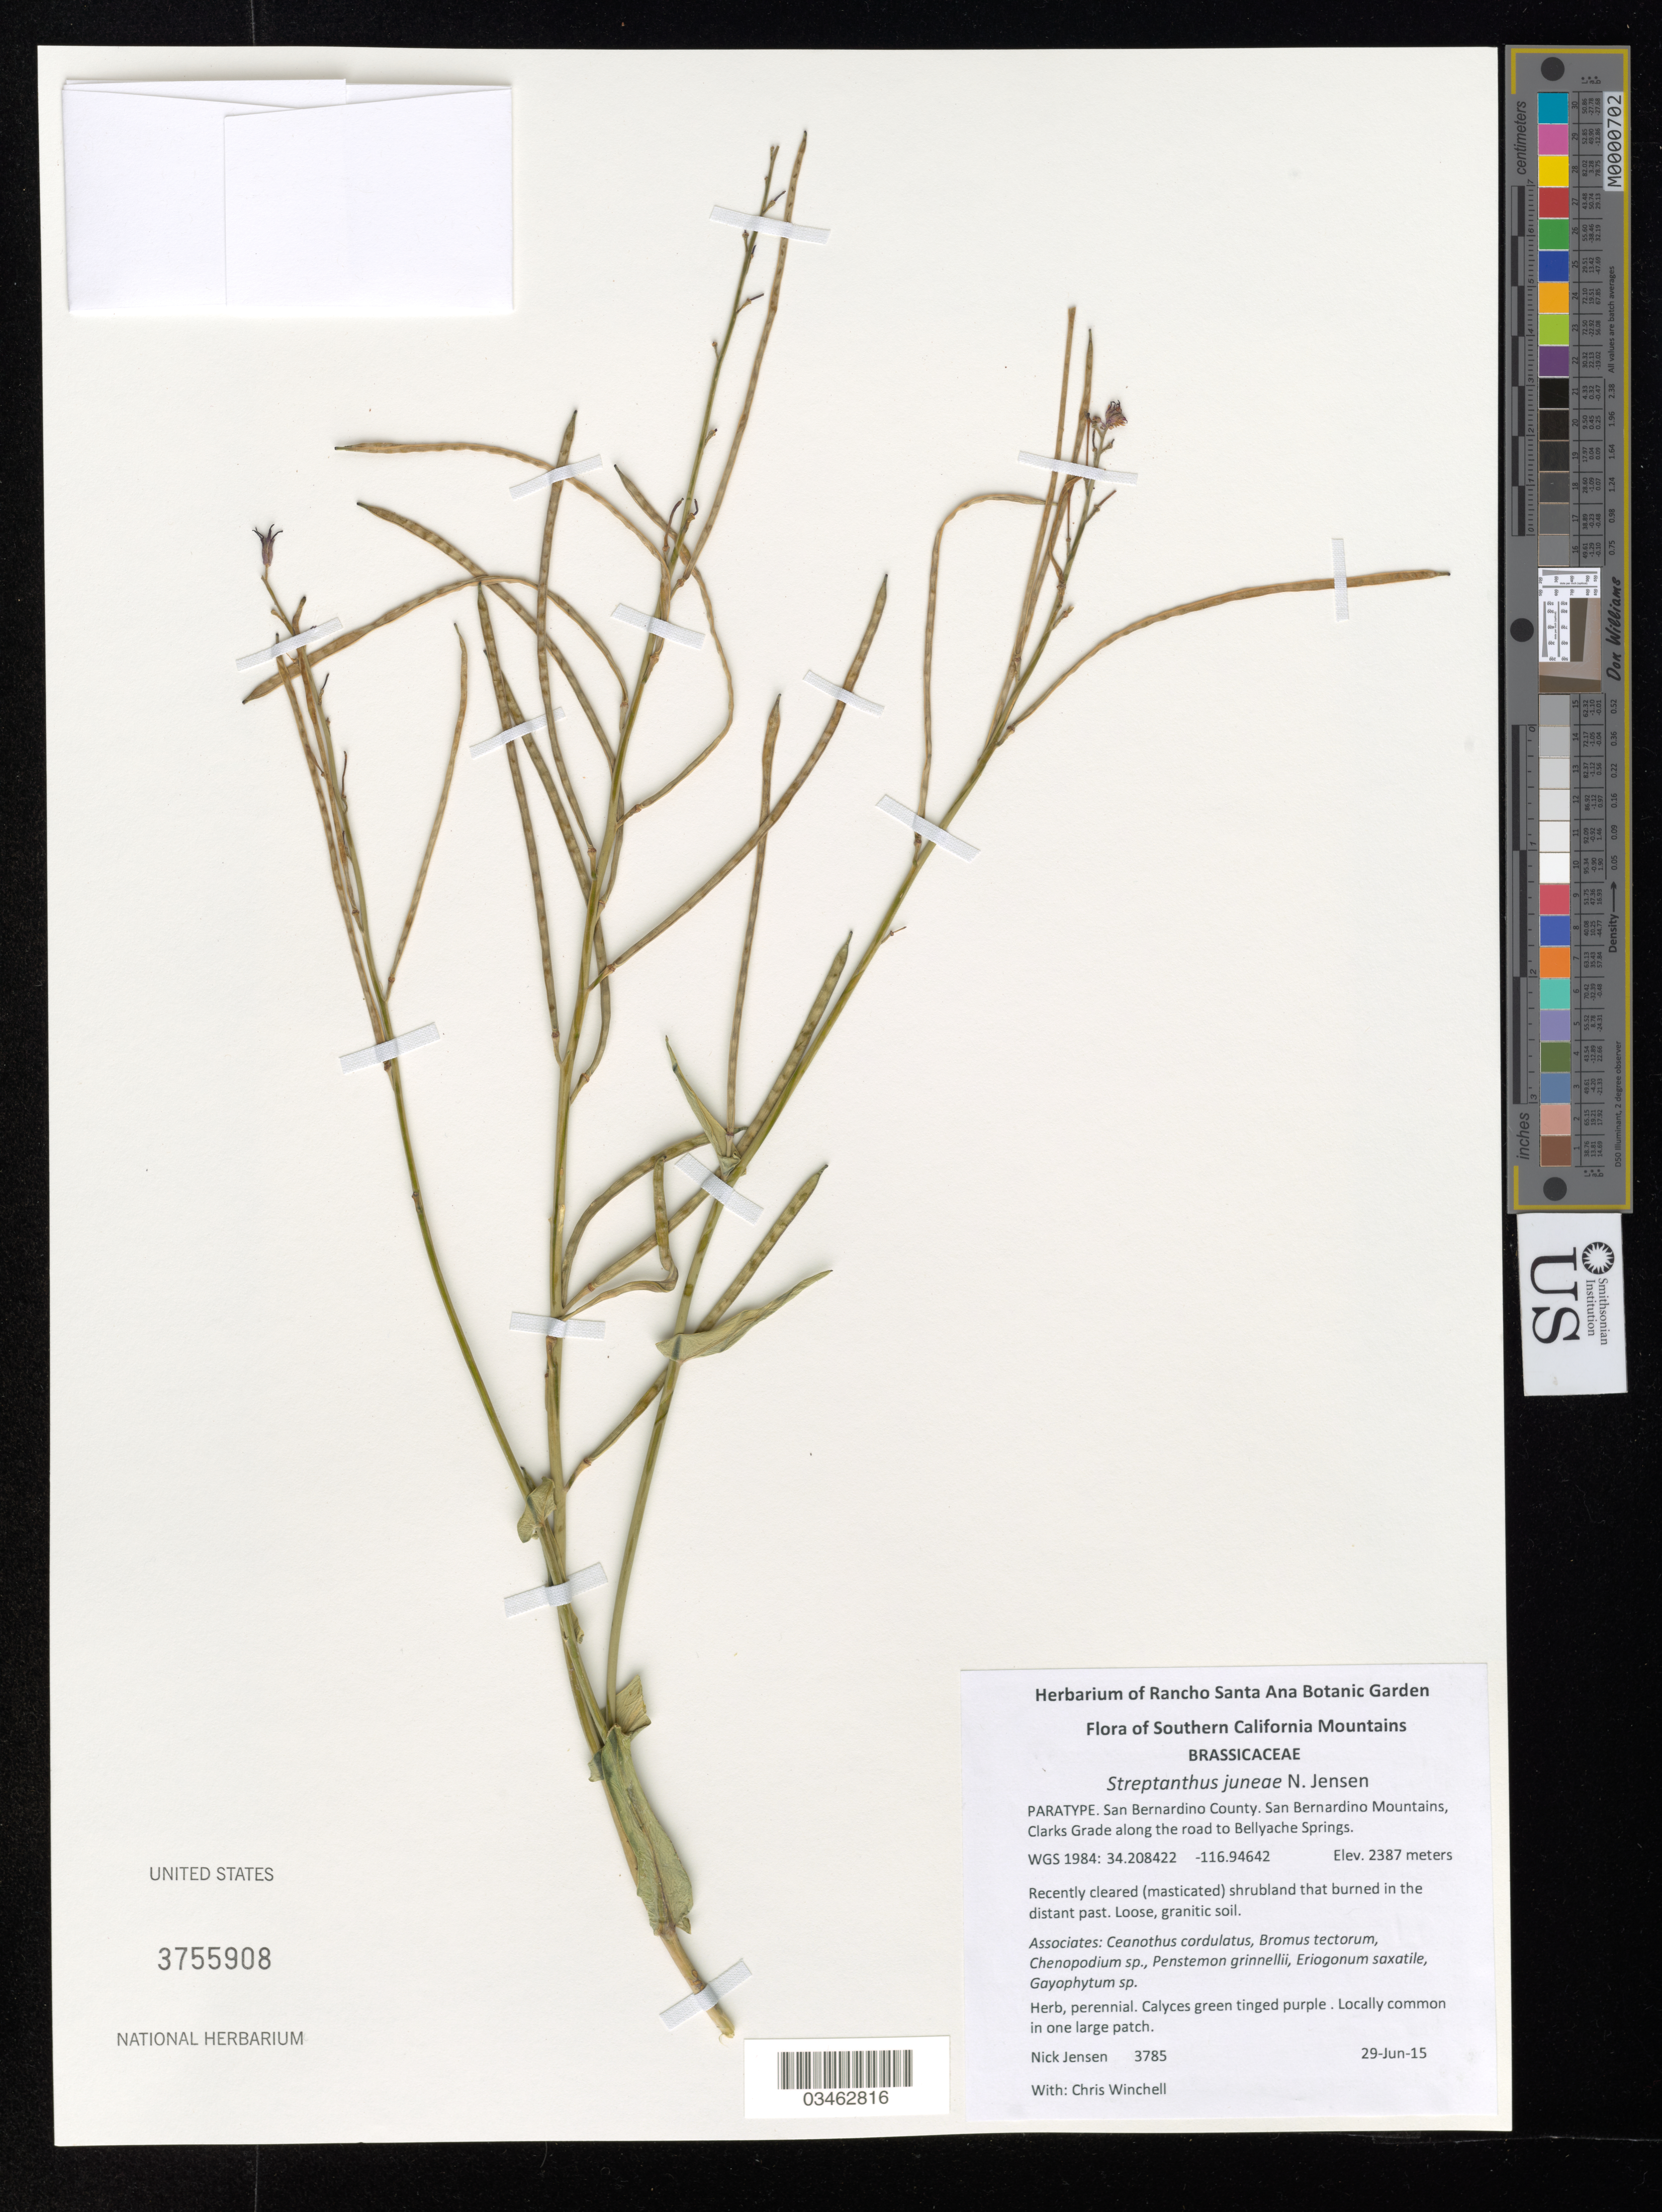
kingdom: Plantae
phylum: Tracheophyta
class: Magnoliopsida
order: Brassicales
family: Brassicaceae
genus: Streptanthus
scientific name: Streptanthus juneae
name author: N. Jensen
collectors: N. Jensen & C. Winchell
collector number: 3785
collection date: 2015-06-29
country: United States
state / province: California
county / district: San Bernardino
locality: San Bernardino Mountains, Clarks Grade along the road to Bellyache Springs.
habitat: Recently cleared (masticated) shrubland that burned in the distant past. Loose, granitic soil.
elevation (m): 2387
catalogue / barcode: US 3755908